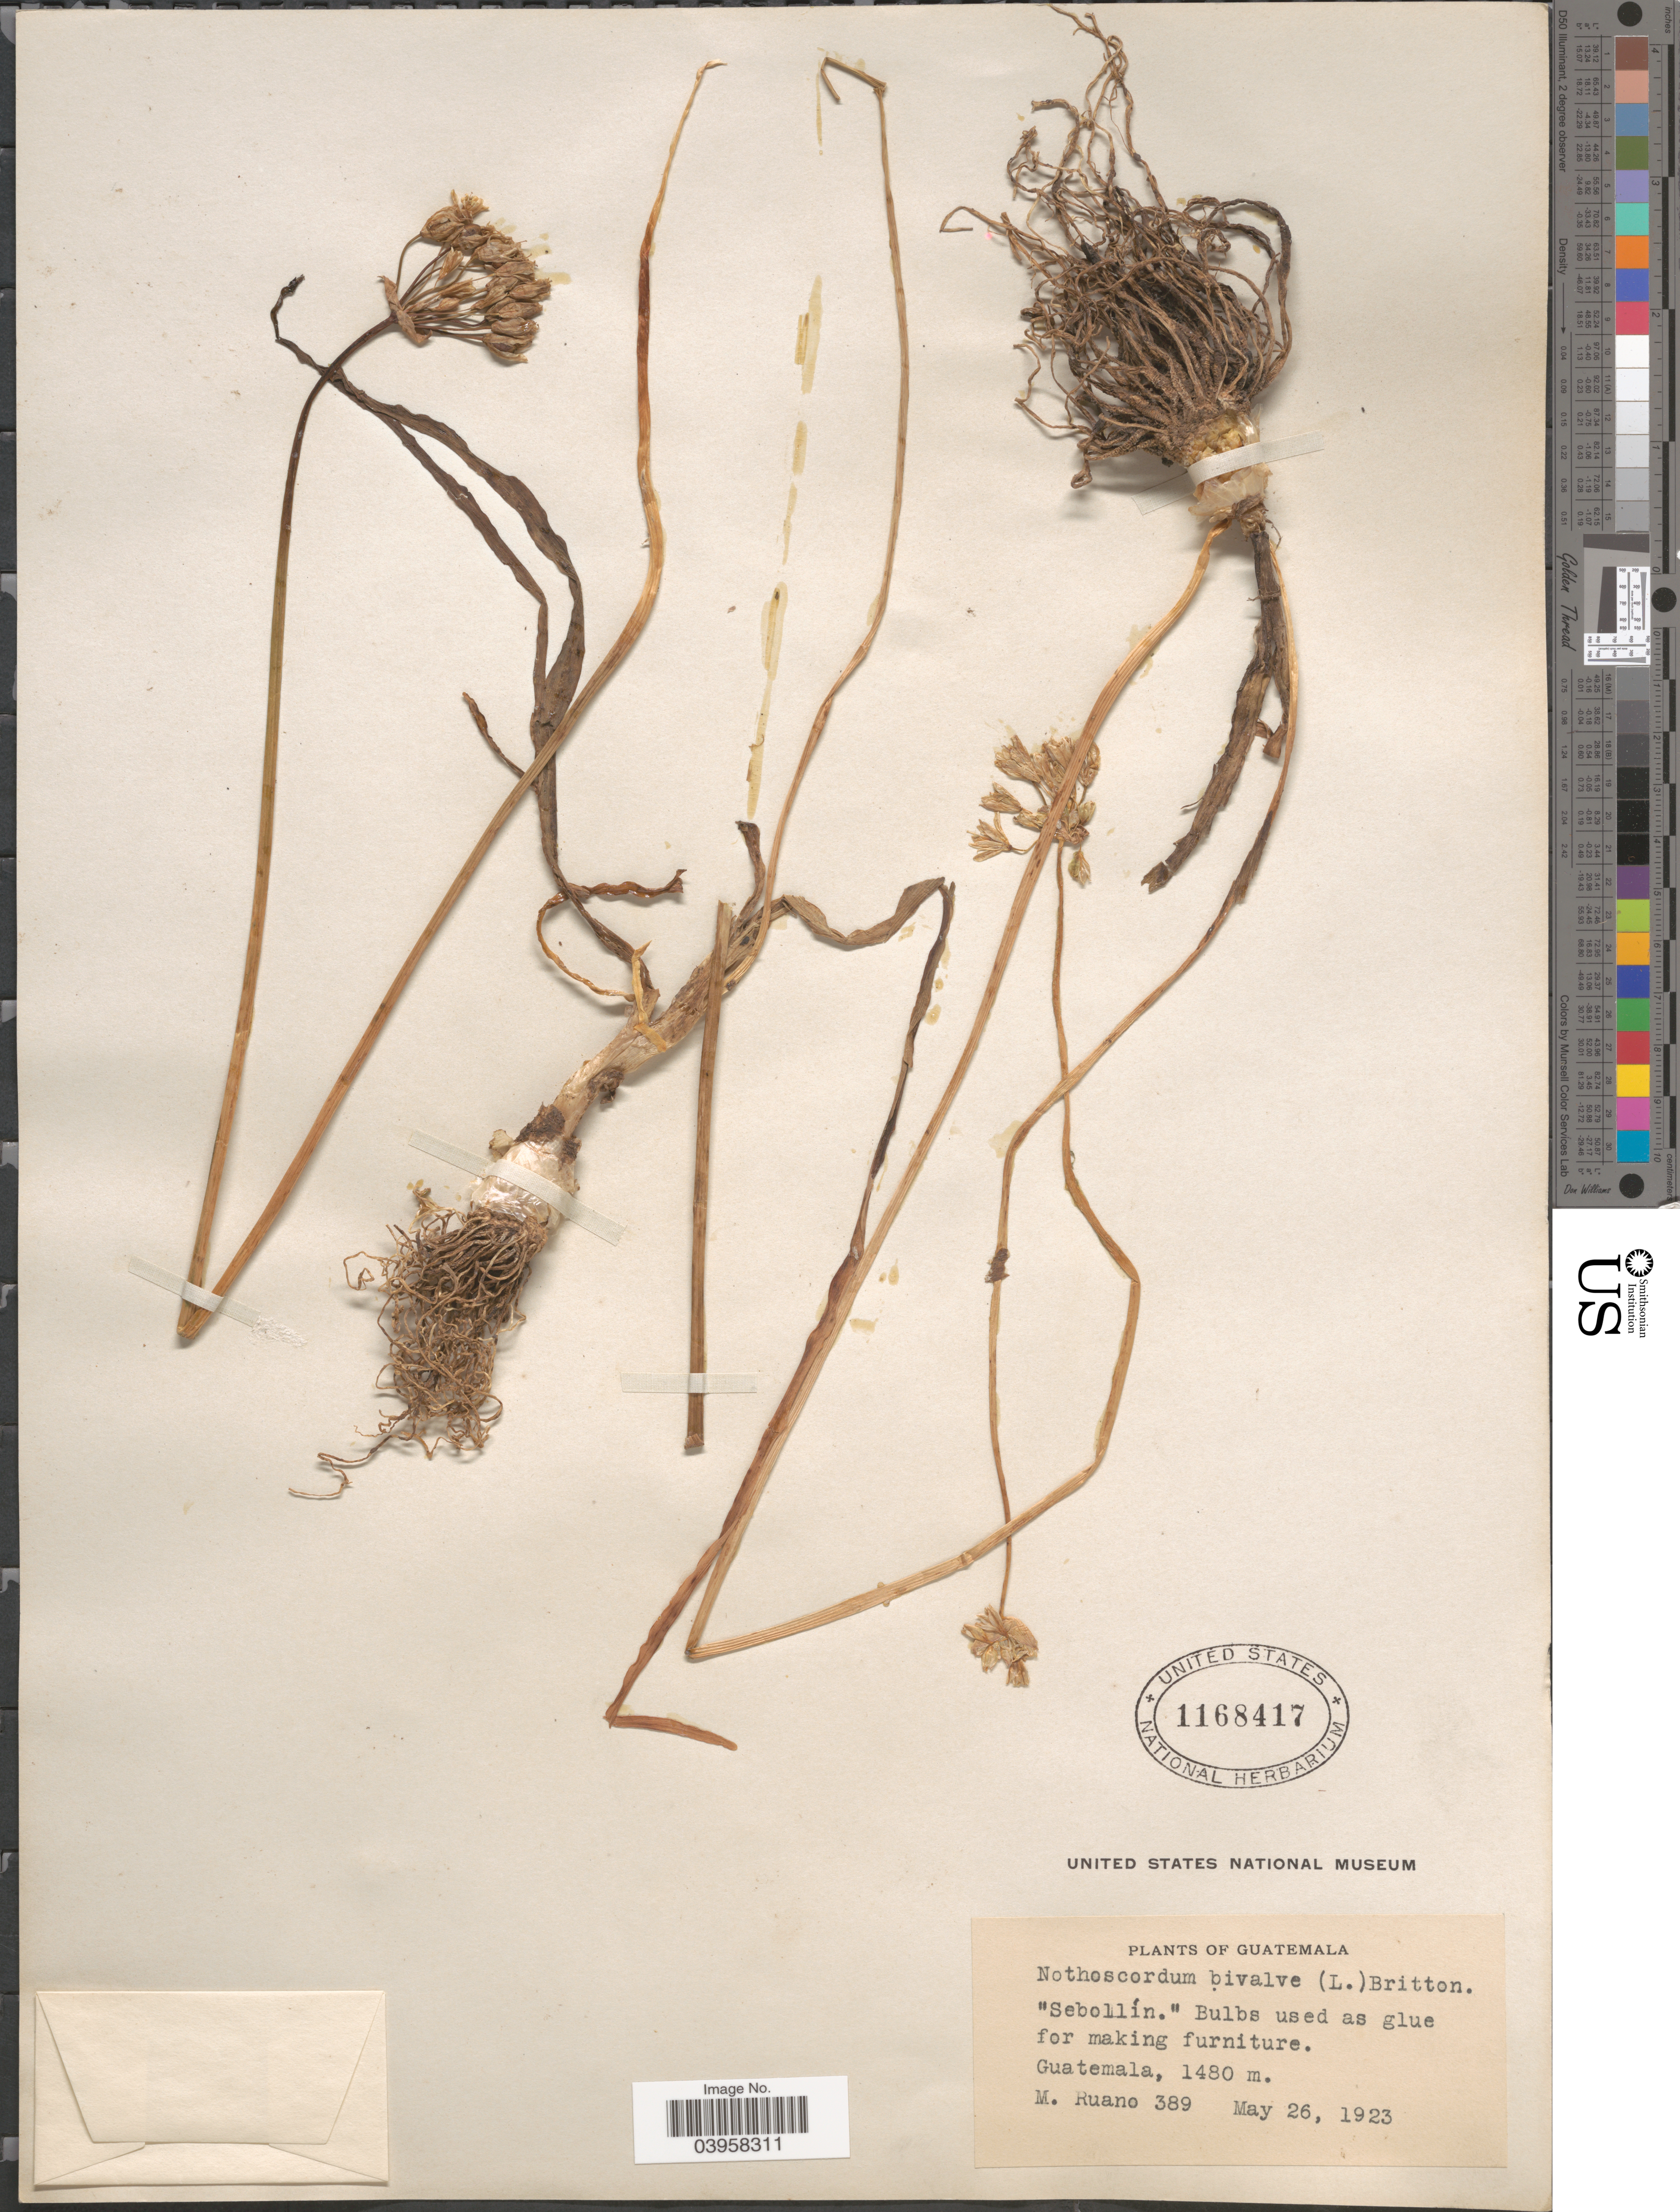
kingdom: Plantae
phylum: Tracheophyta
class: Liliopsida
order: Asparagales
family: Amaryllidaceae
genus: Nothoscordum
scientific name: Nothoscordum gracile var. gracile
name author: (Aiton) Stearn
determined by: Strong, Mark T., (BOT), Smithsonian Institution - National Museum of Natural History (UNITED STATES)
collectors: M. Ruano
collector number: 389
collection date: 1923-05-26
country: Guatemala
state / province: Guatemala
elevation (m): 1480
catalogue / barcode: US 1168417